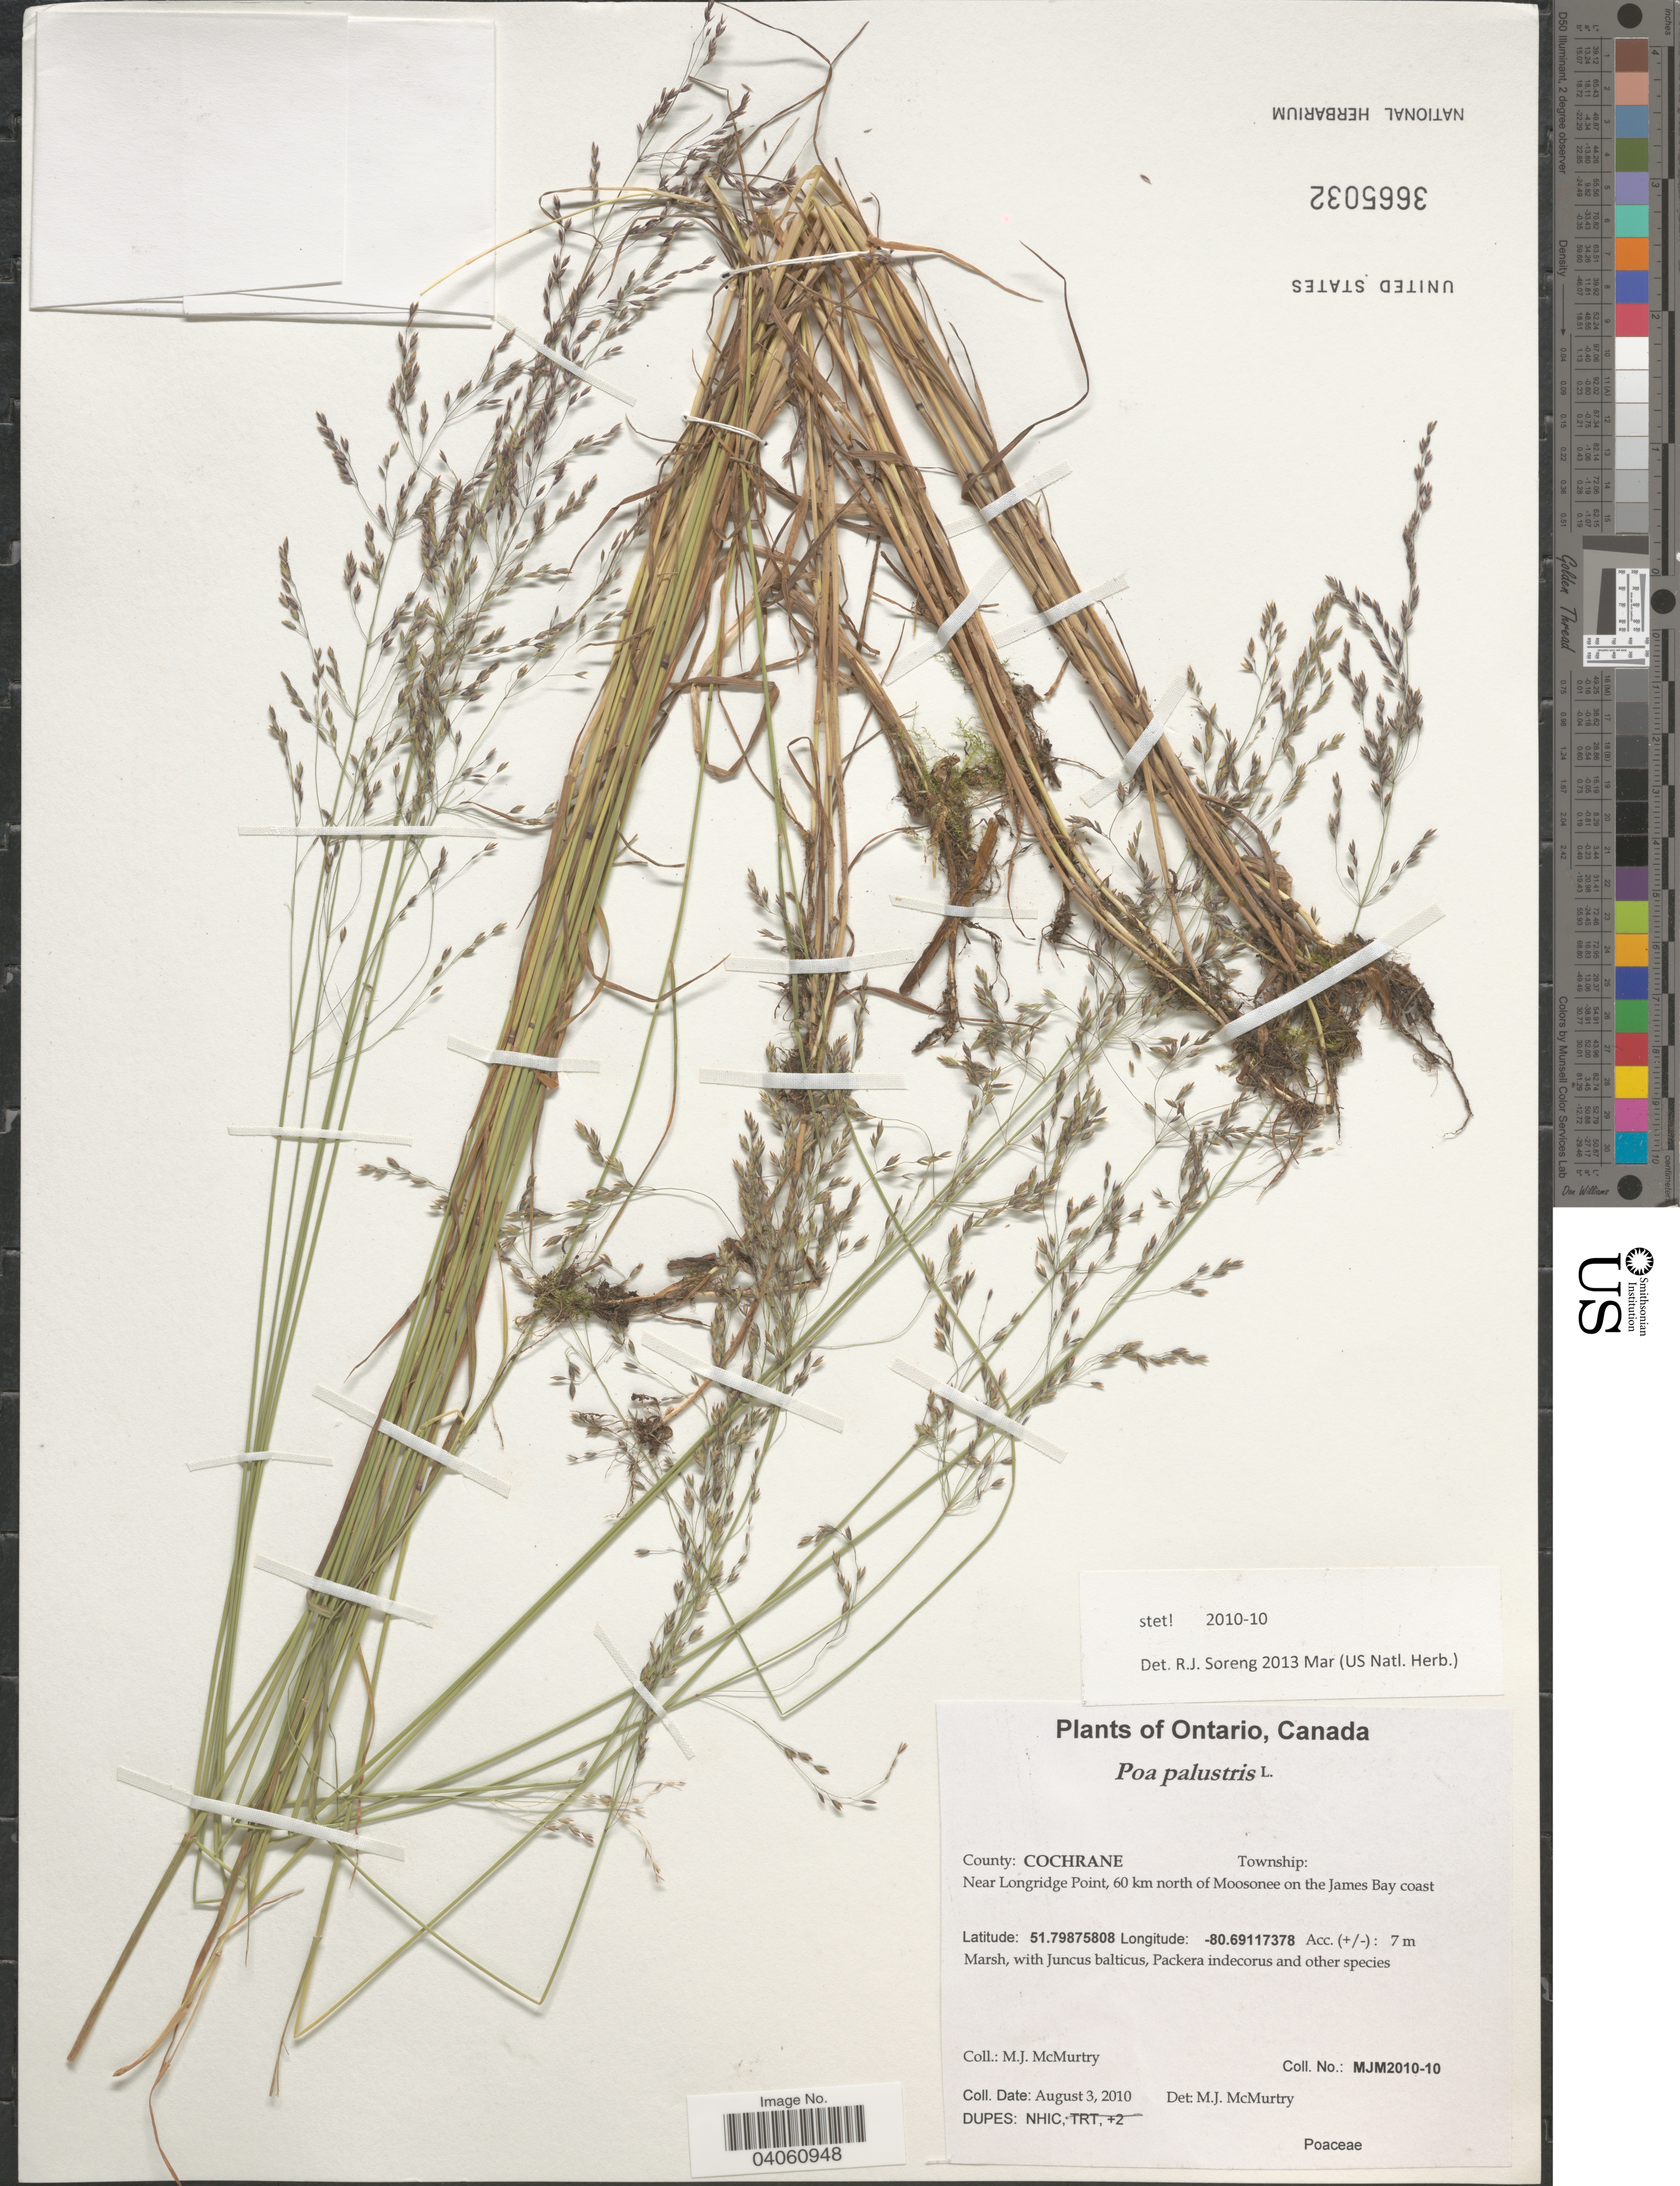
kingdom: Plantae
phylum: Tracheophyta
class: Liliopsida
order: Poales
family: Poaceae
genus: Poa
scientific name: Poa palustris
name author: L.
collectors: M. McMurtry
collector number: MJM2010-10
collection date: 2010-08-03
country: Canada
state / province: Ontario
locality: County: Cochrane. Near Longridge Point, 60 km north of Moosonee on the James Bay coast.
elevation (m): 7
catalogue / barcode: US 3665032